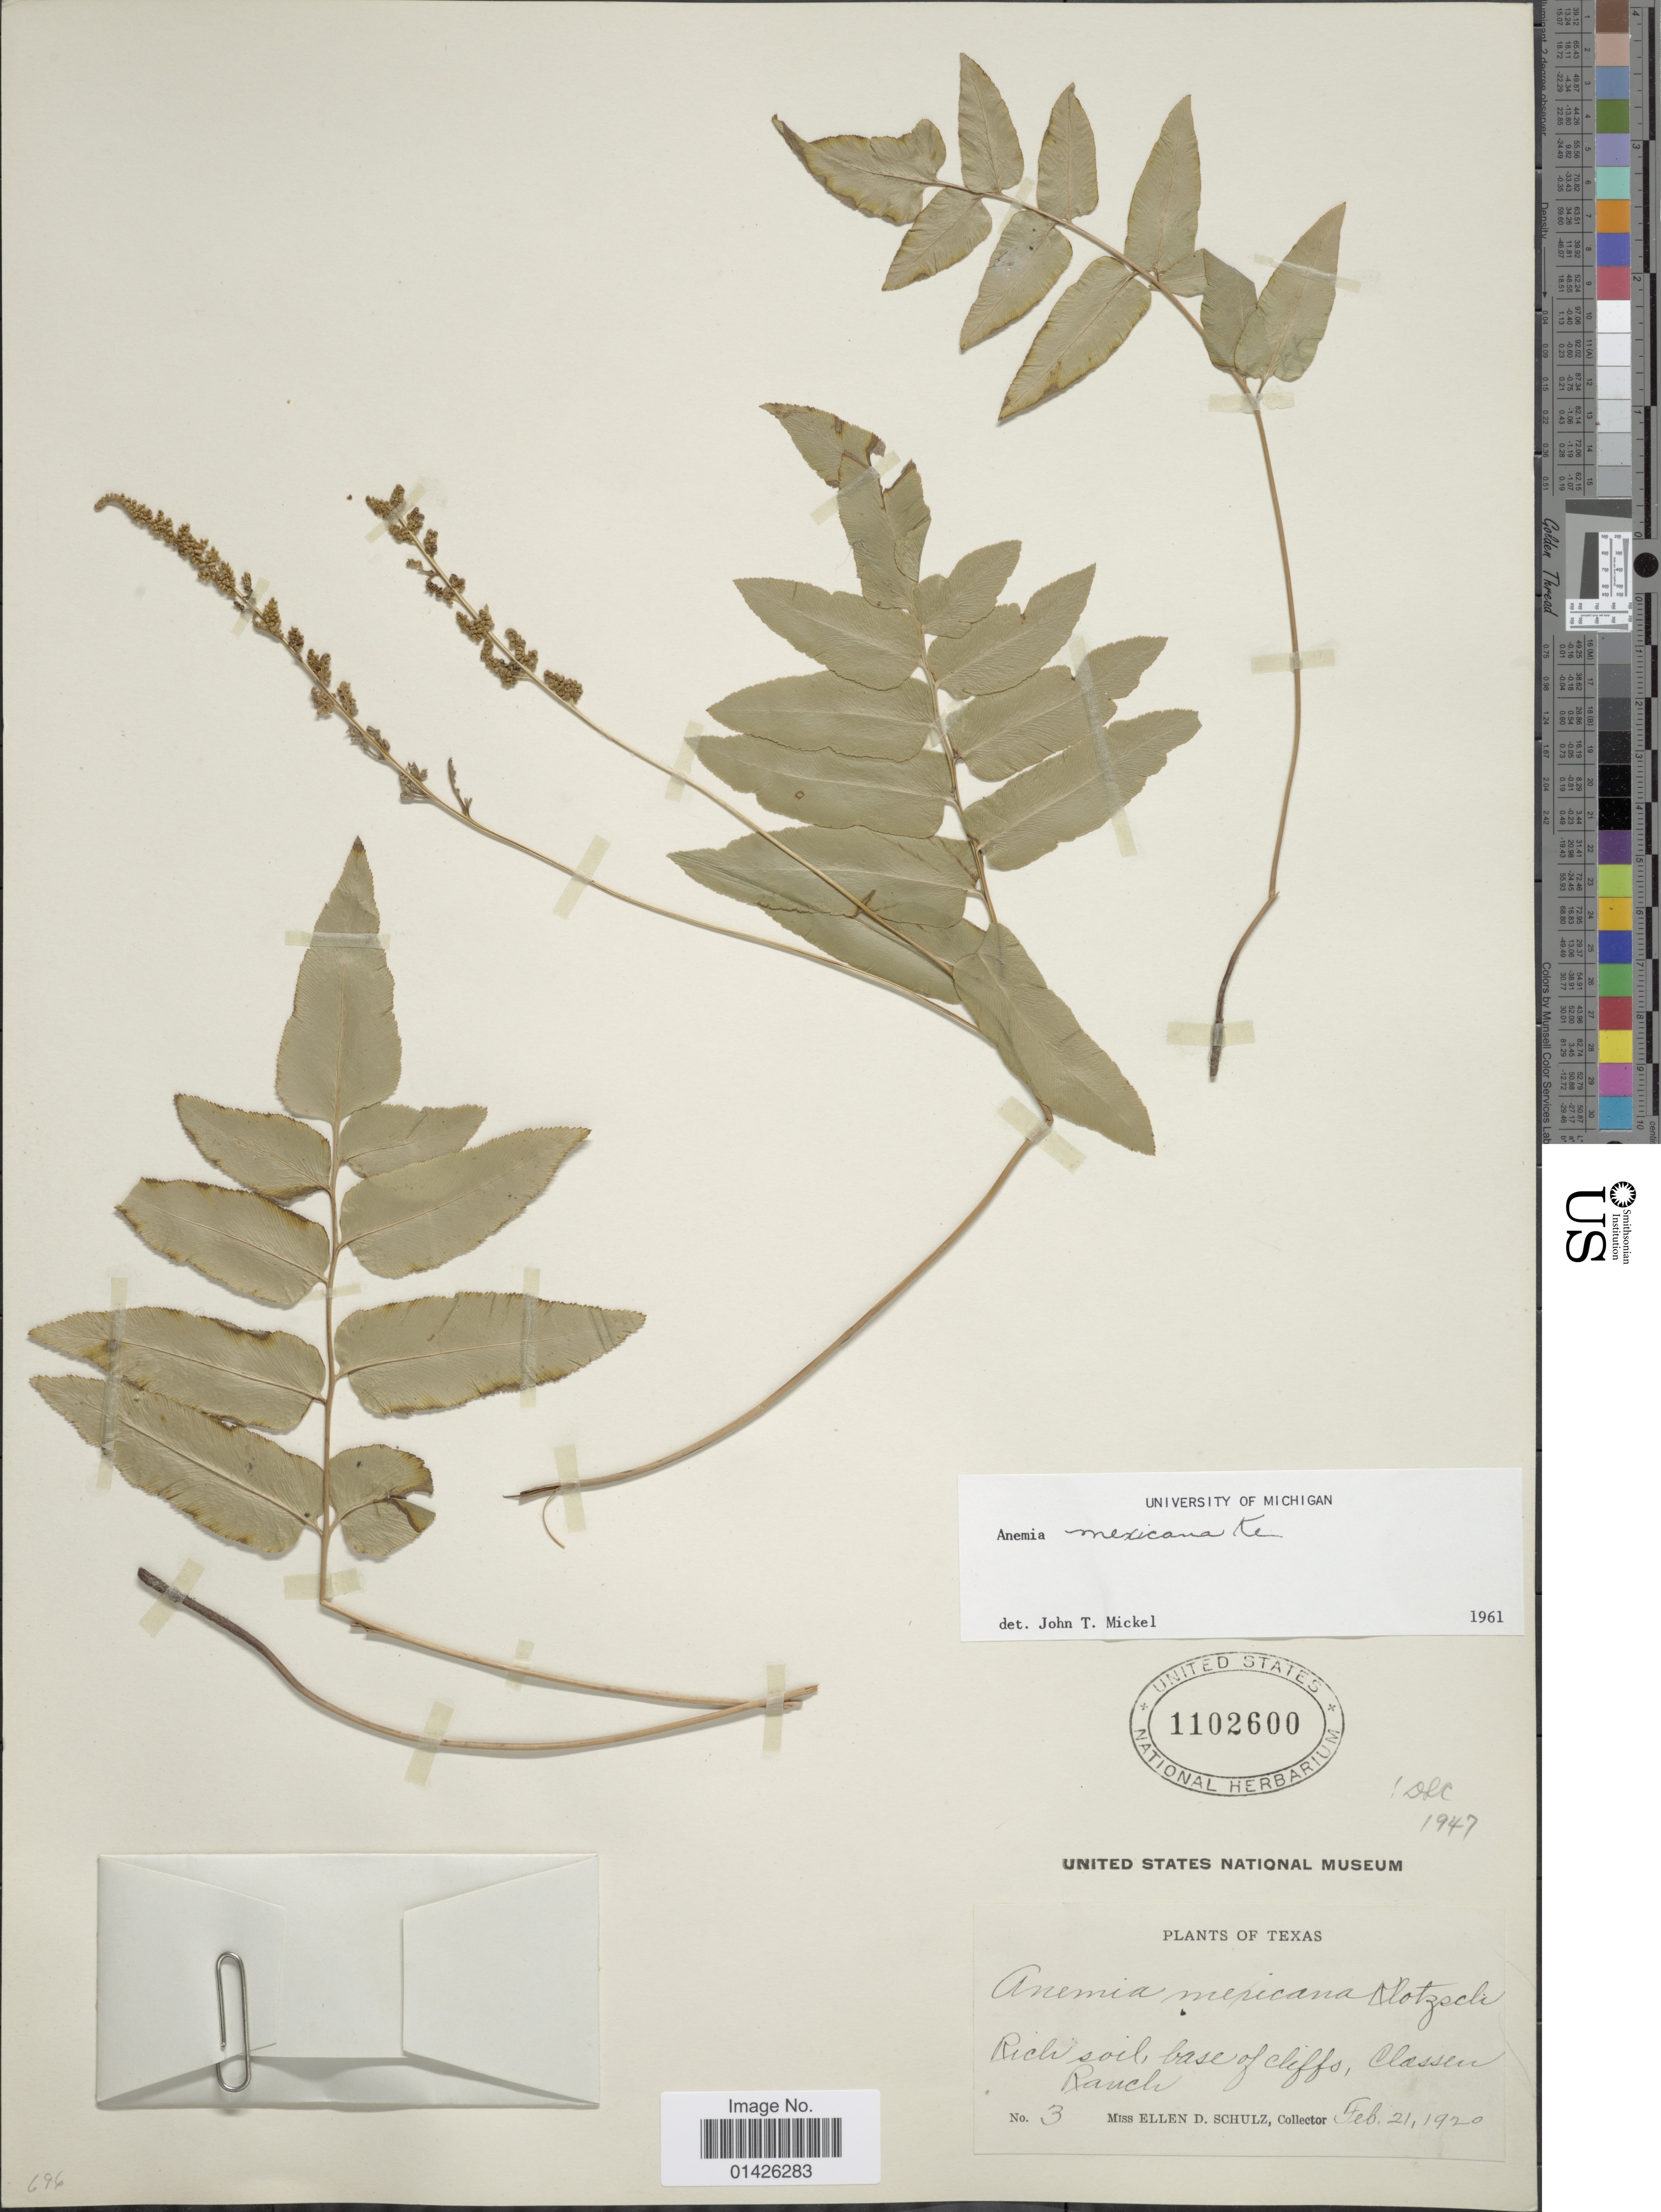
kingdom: Plantae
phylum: Tracheophyta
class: Polypodiopsida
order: Schizaeales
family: Anemiaceae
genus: Anemia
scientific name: Anemia mexicana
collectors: E. D. Schulz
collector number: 3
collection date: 1920-02-21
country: United States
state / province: Texas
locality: Classen ranch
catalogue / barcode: US 1102600